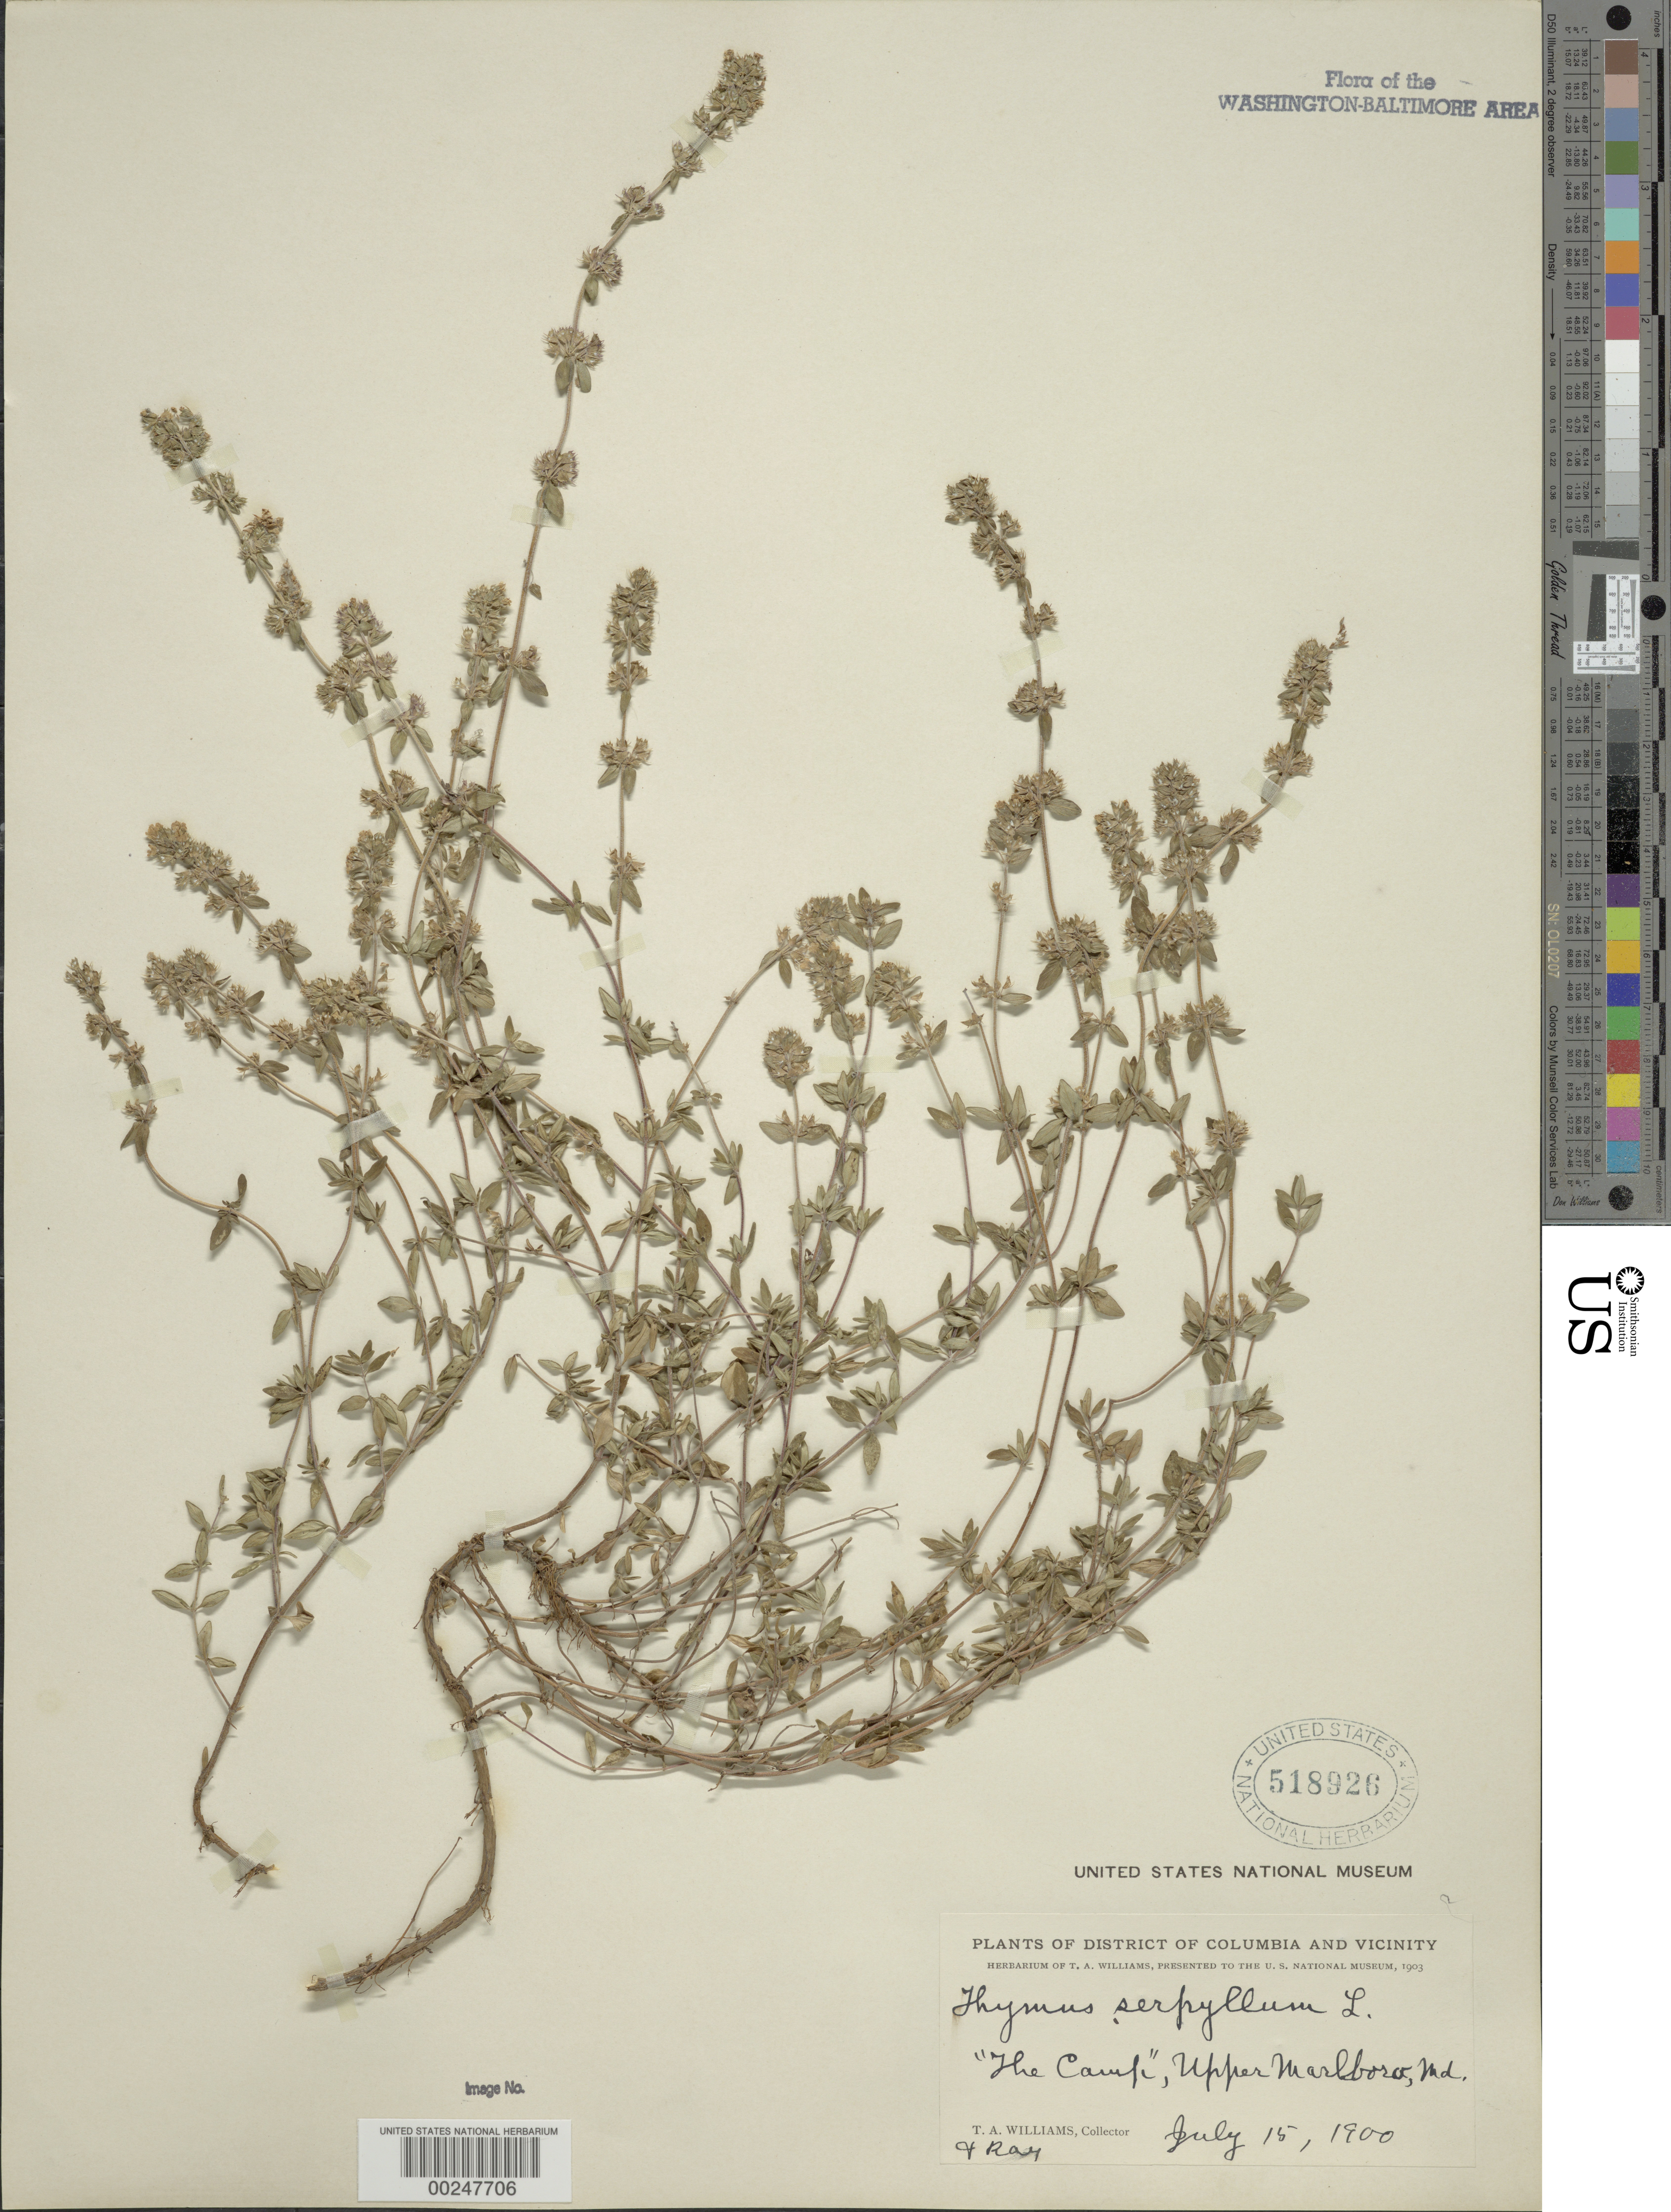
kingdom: Plantae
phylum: Tracheophyta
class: Magnoliopsida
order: Lamiales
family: Lamiaceae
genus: Thymus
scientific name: Thymus serpyllum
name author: L.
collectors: T. A. Williams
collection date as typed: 15 Jul 1900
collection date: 1900-07-15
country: United States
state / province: Maryland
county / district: Prince George's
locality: Upper Marlboro, the Camp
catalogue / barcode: US 518926